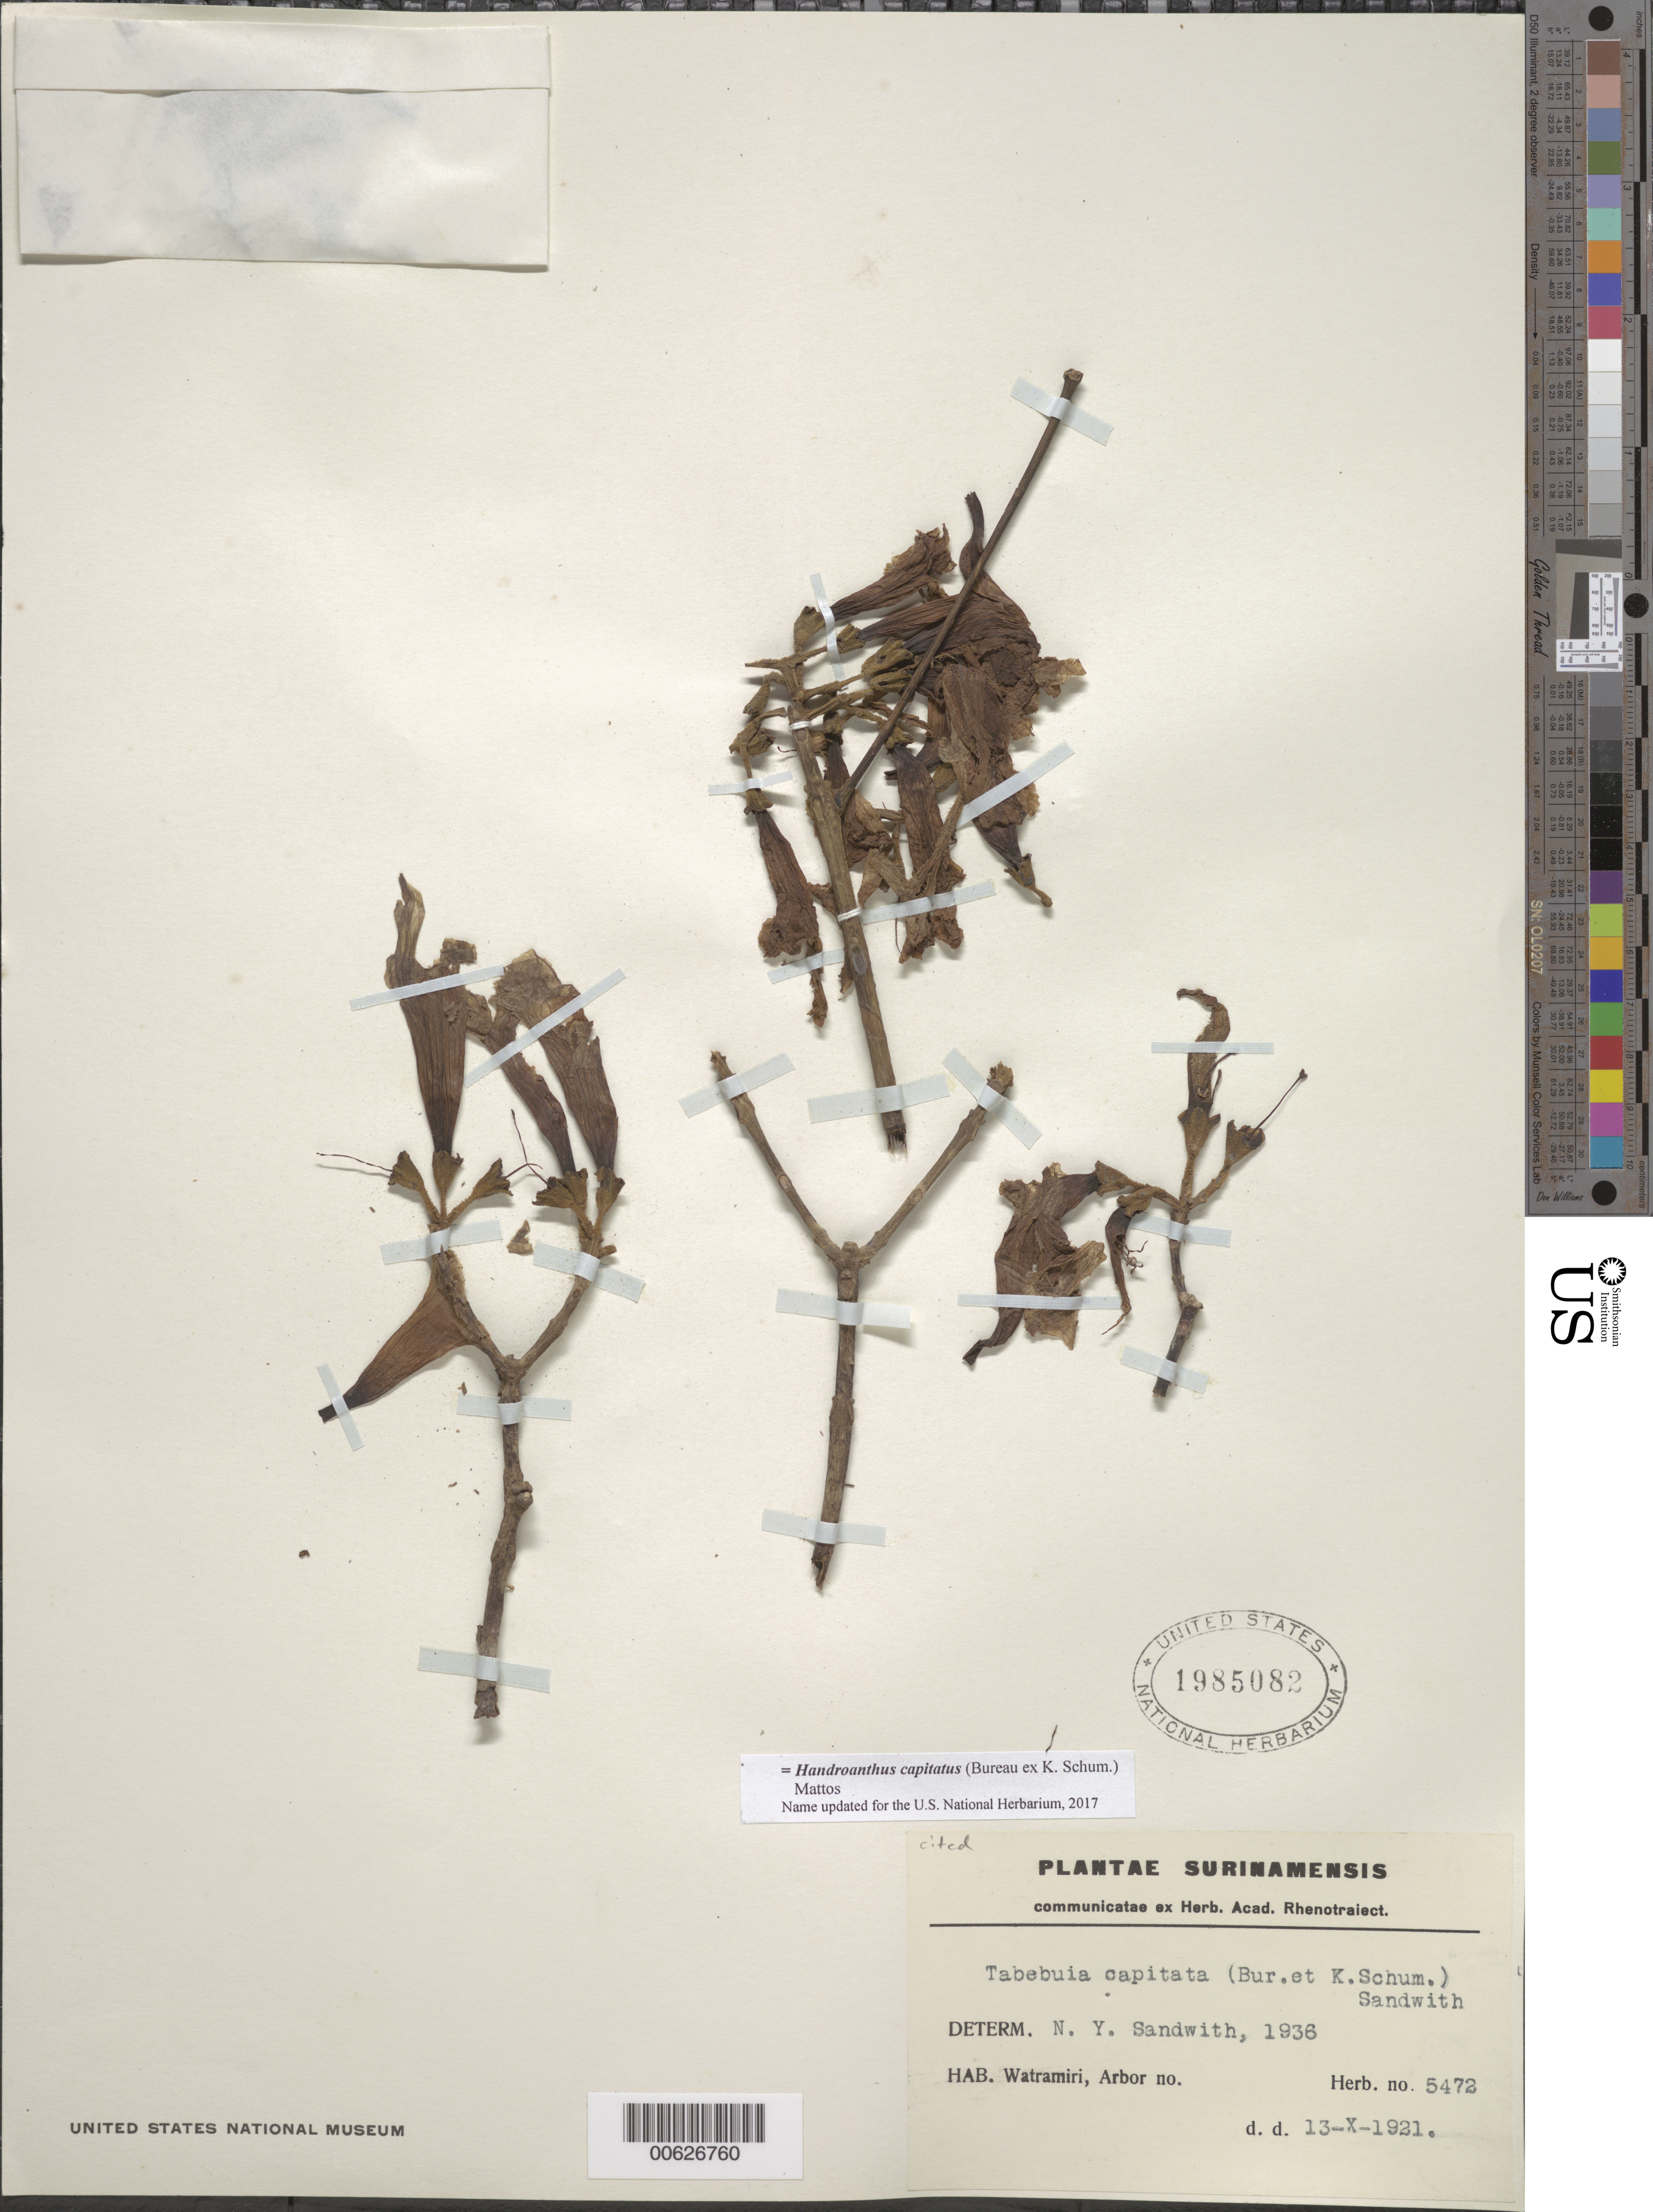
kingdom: Plantae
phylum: Tracheophyta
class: Magnoliopsida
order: Lamiales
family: Bignoniaceae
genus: Handroanthus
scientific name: Handroanthus capitatus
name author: (Bureau ex K. Schum.) Mattos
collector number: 5472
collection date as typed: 13-Oct-21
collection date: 1921-10-13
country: Suriname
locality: Watramiri, Forest Reserve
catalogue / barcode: US 1985082